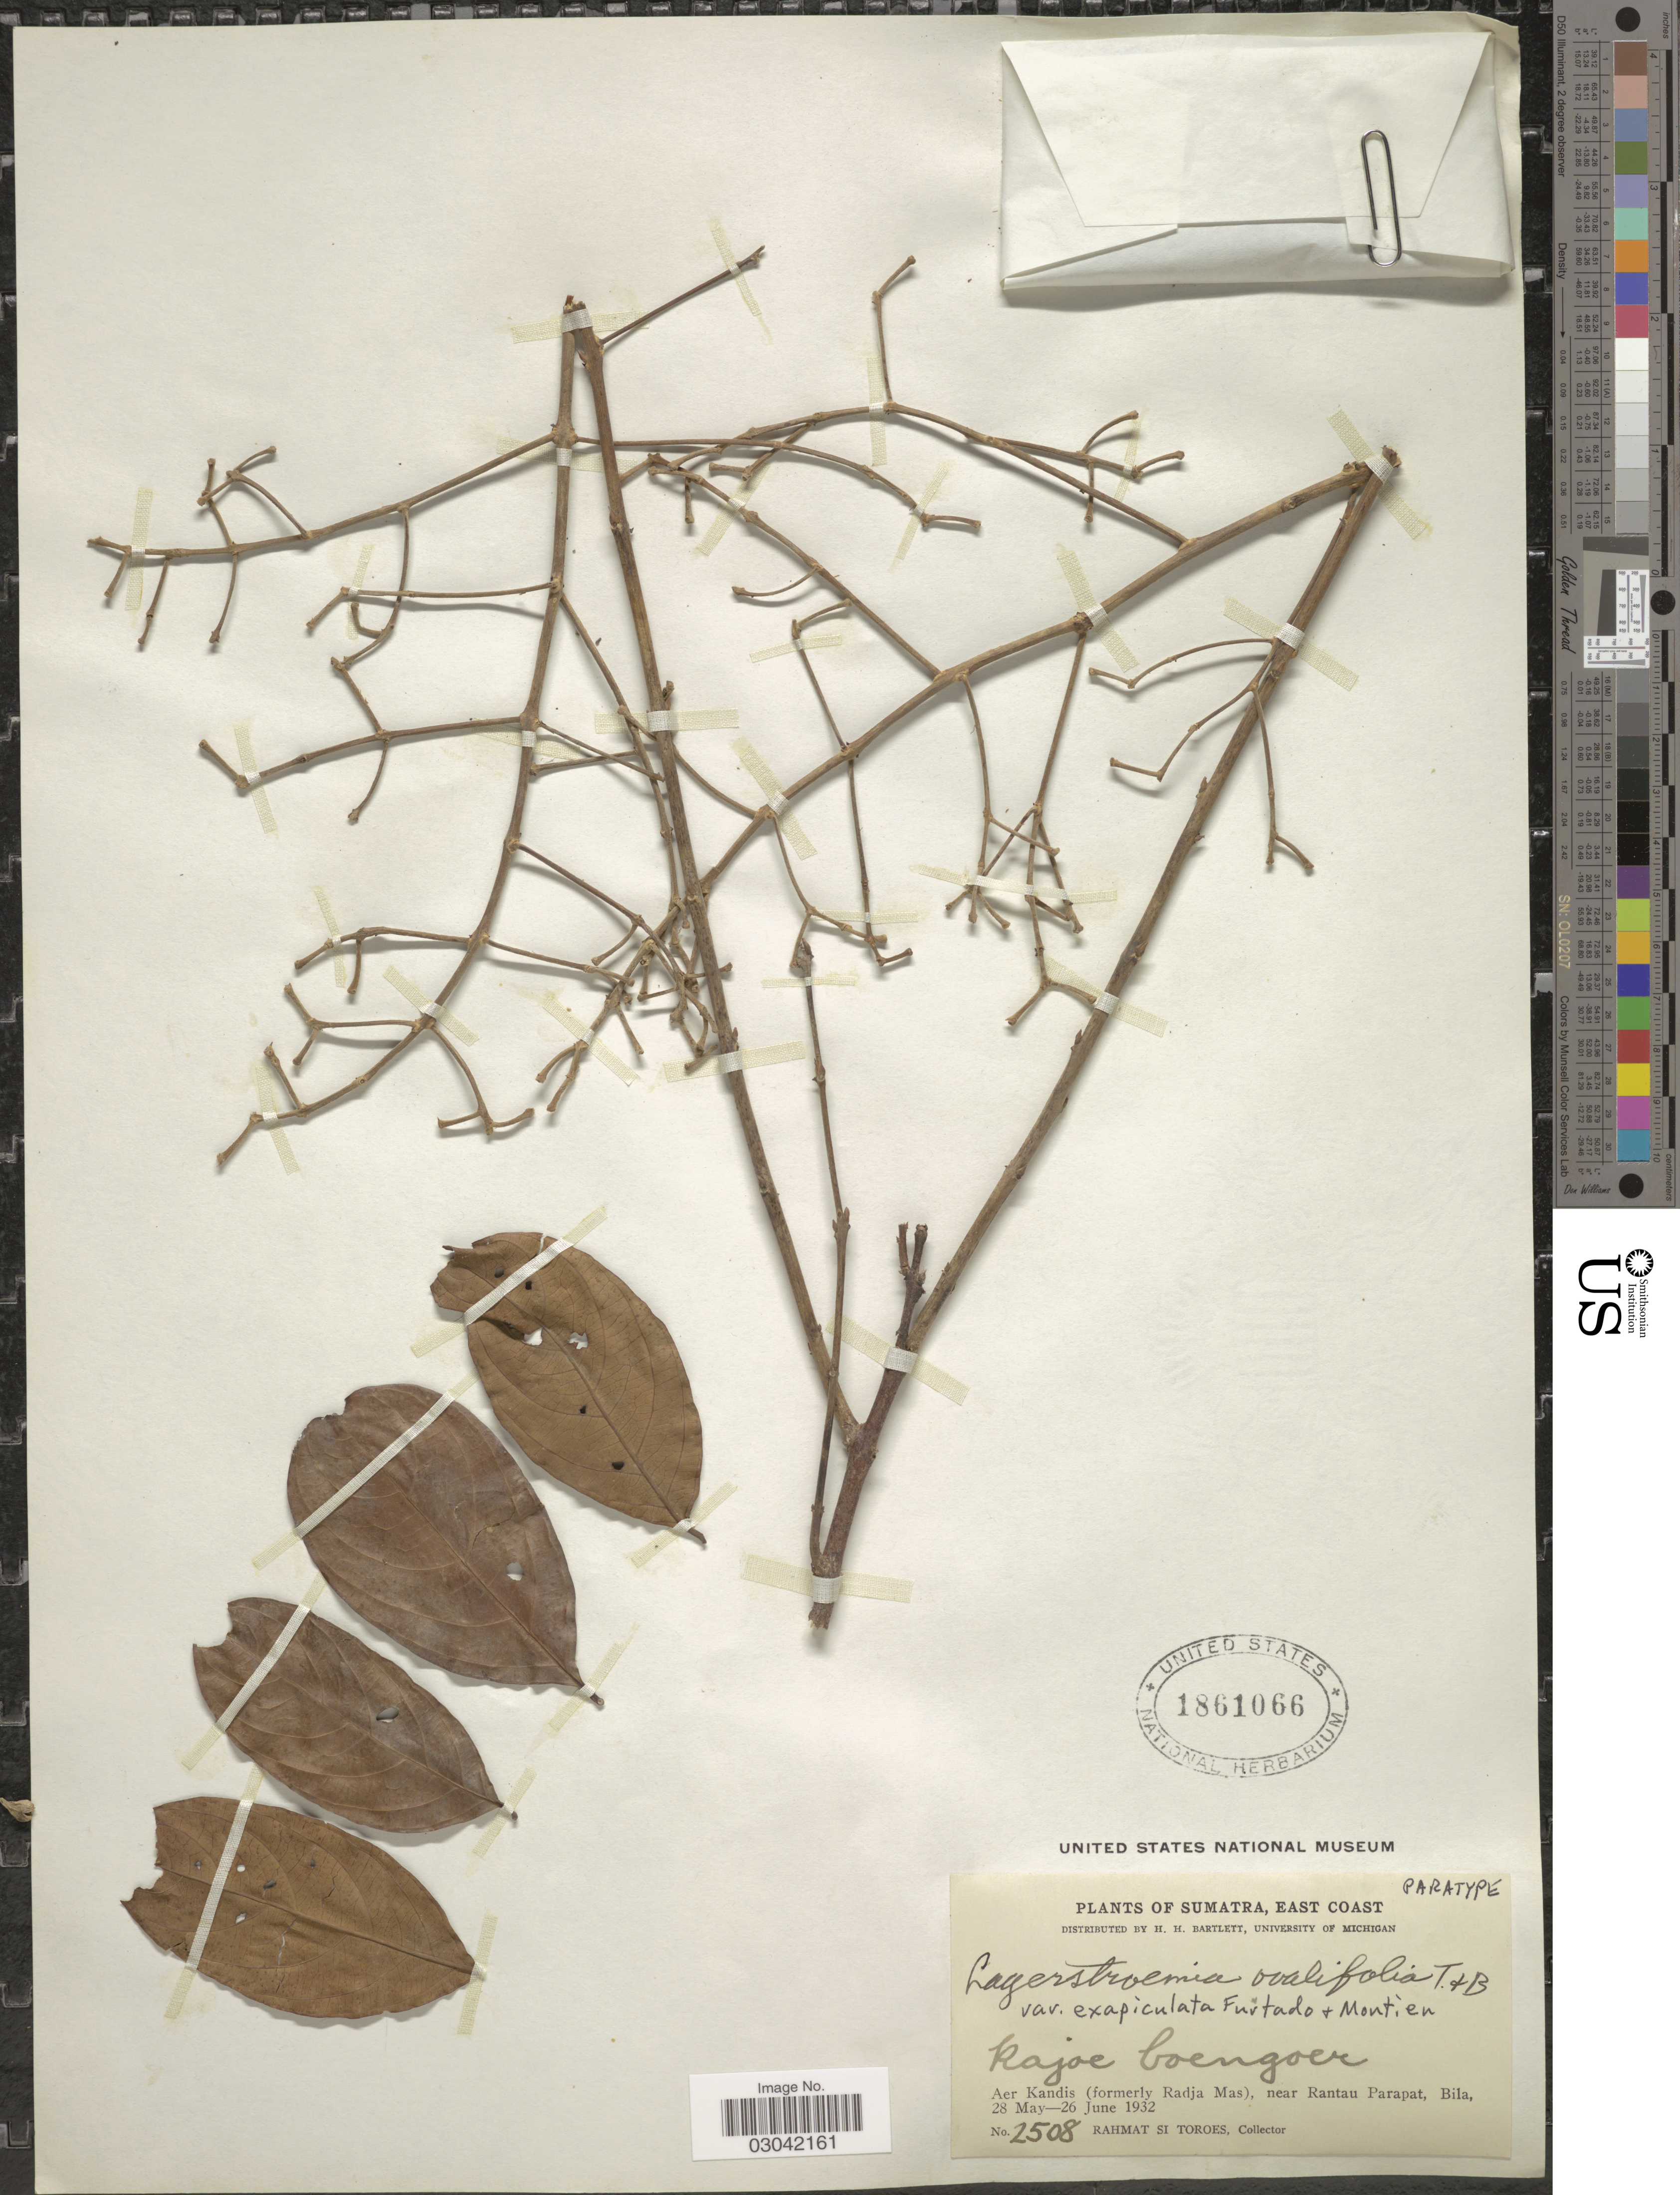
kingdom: Plantae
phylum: Tracheophyta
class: Magnoliopsida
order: Myrtales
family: Lythraceae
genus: Lagerstroemia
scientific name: Lagerstroemia ovalifolia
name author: Teijsm. & Binn.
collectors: Rahmat Si Boeea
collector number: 2508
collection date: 1932-05-28/1932-06-26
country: Indonesia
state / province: Sumatra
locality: East Coast. Aer Kandis (formerly Radja Mas), near Rantau Parapat, Bila.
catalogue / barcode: US 1861066